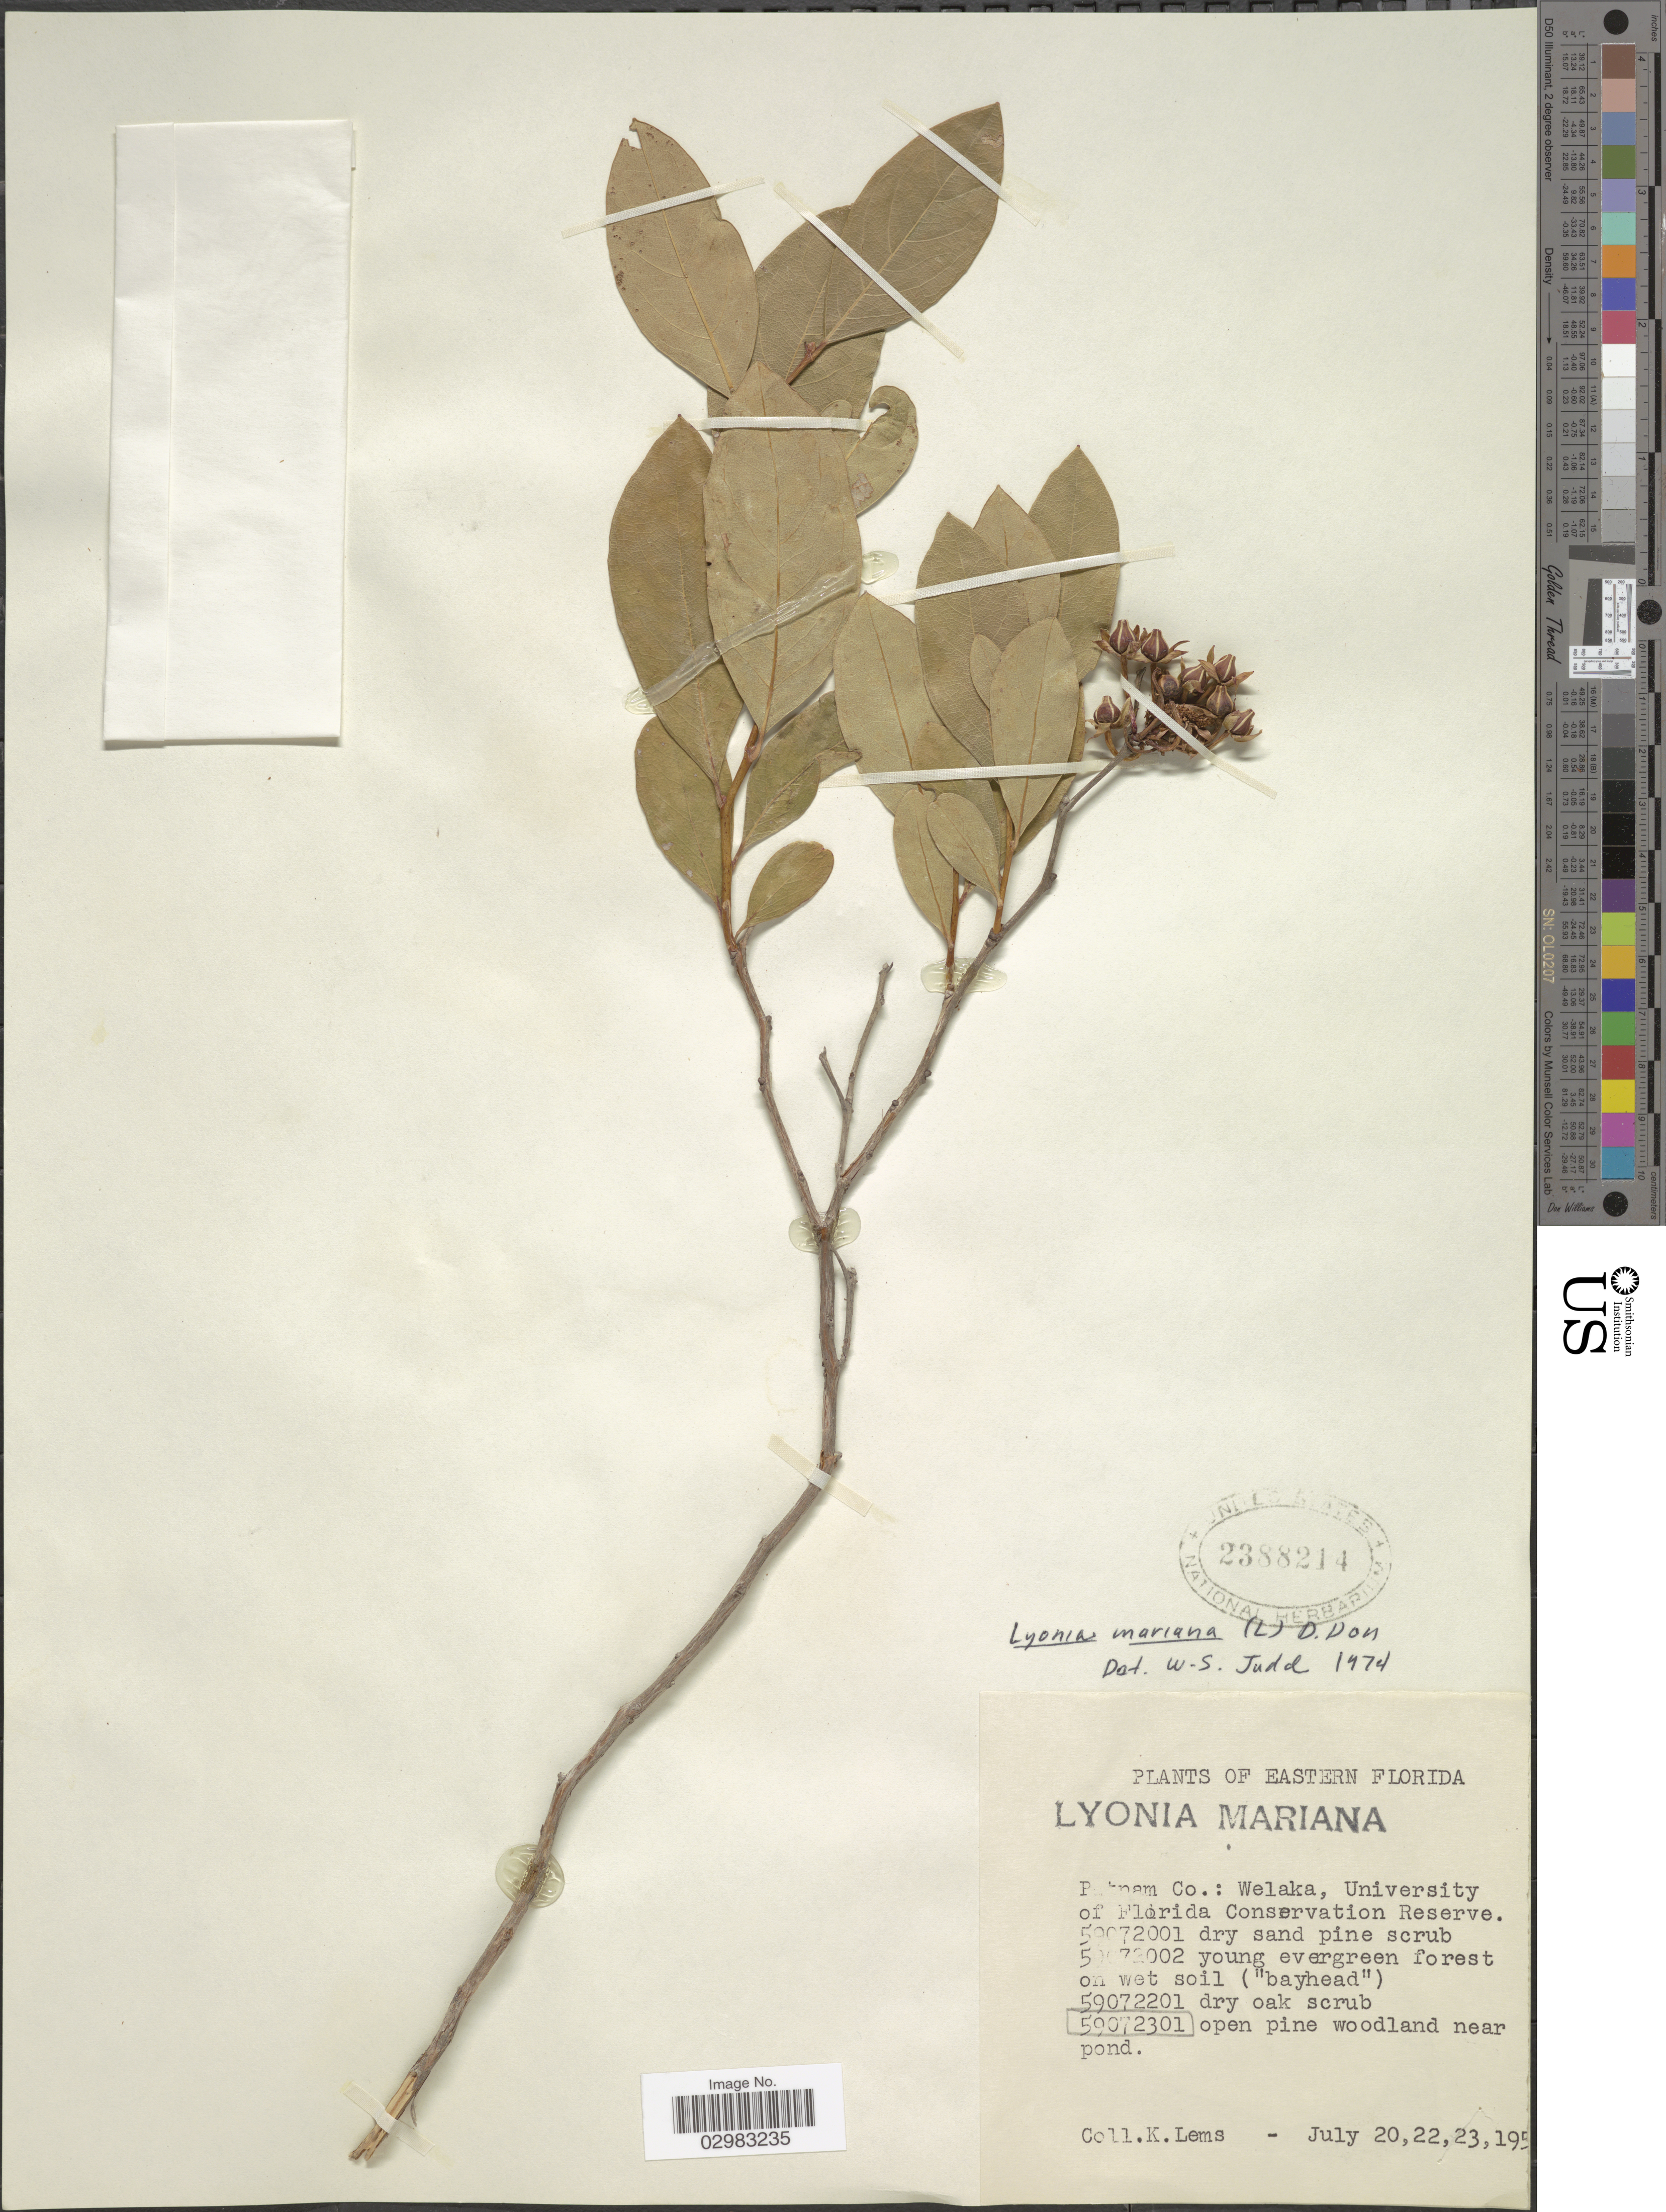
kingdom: Plantae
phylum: Tracheophyta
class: Magnoliopsida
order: Ericales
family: Ericaceae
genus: Lyonia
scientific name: Lyonia mariana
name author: (L.) D. Don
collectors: K. Lems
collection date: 1950-07-20/1950-07-23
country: United States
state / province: Florida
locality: Eastern Florida. Putnam Co.: Welaka, University of Florida Conservation Reserve. Open pine woodland near pond.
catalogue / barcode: US 2388214